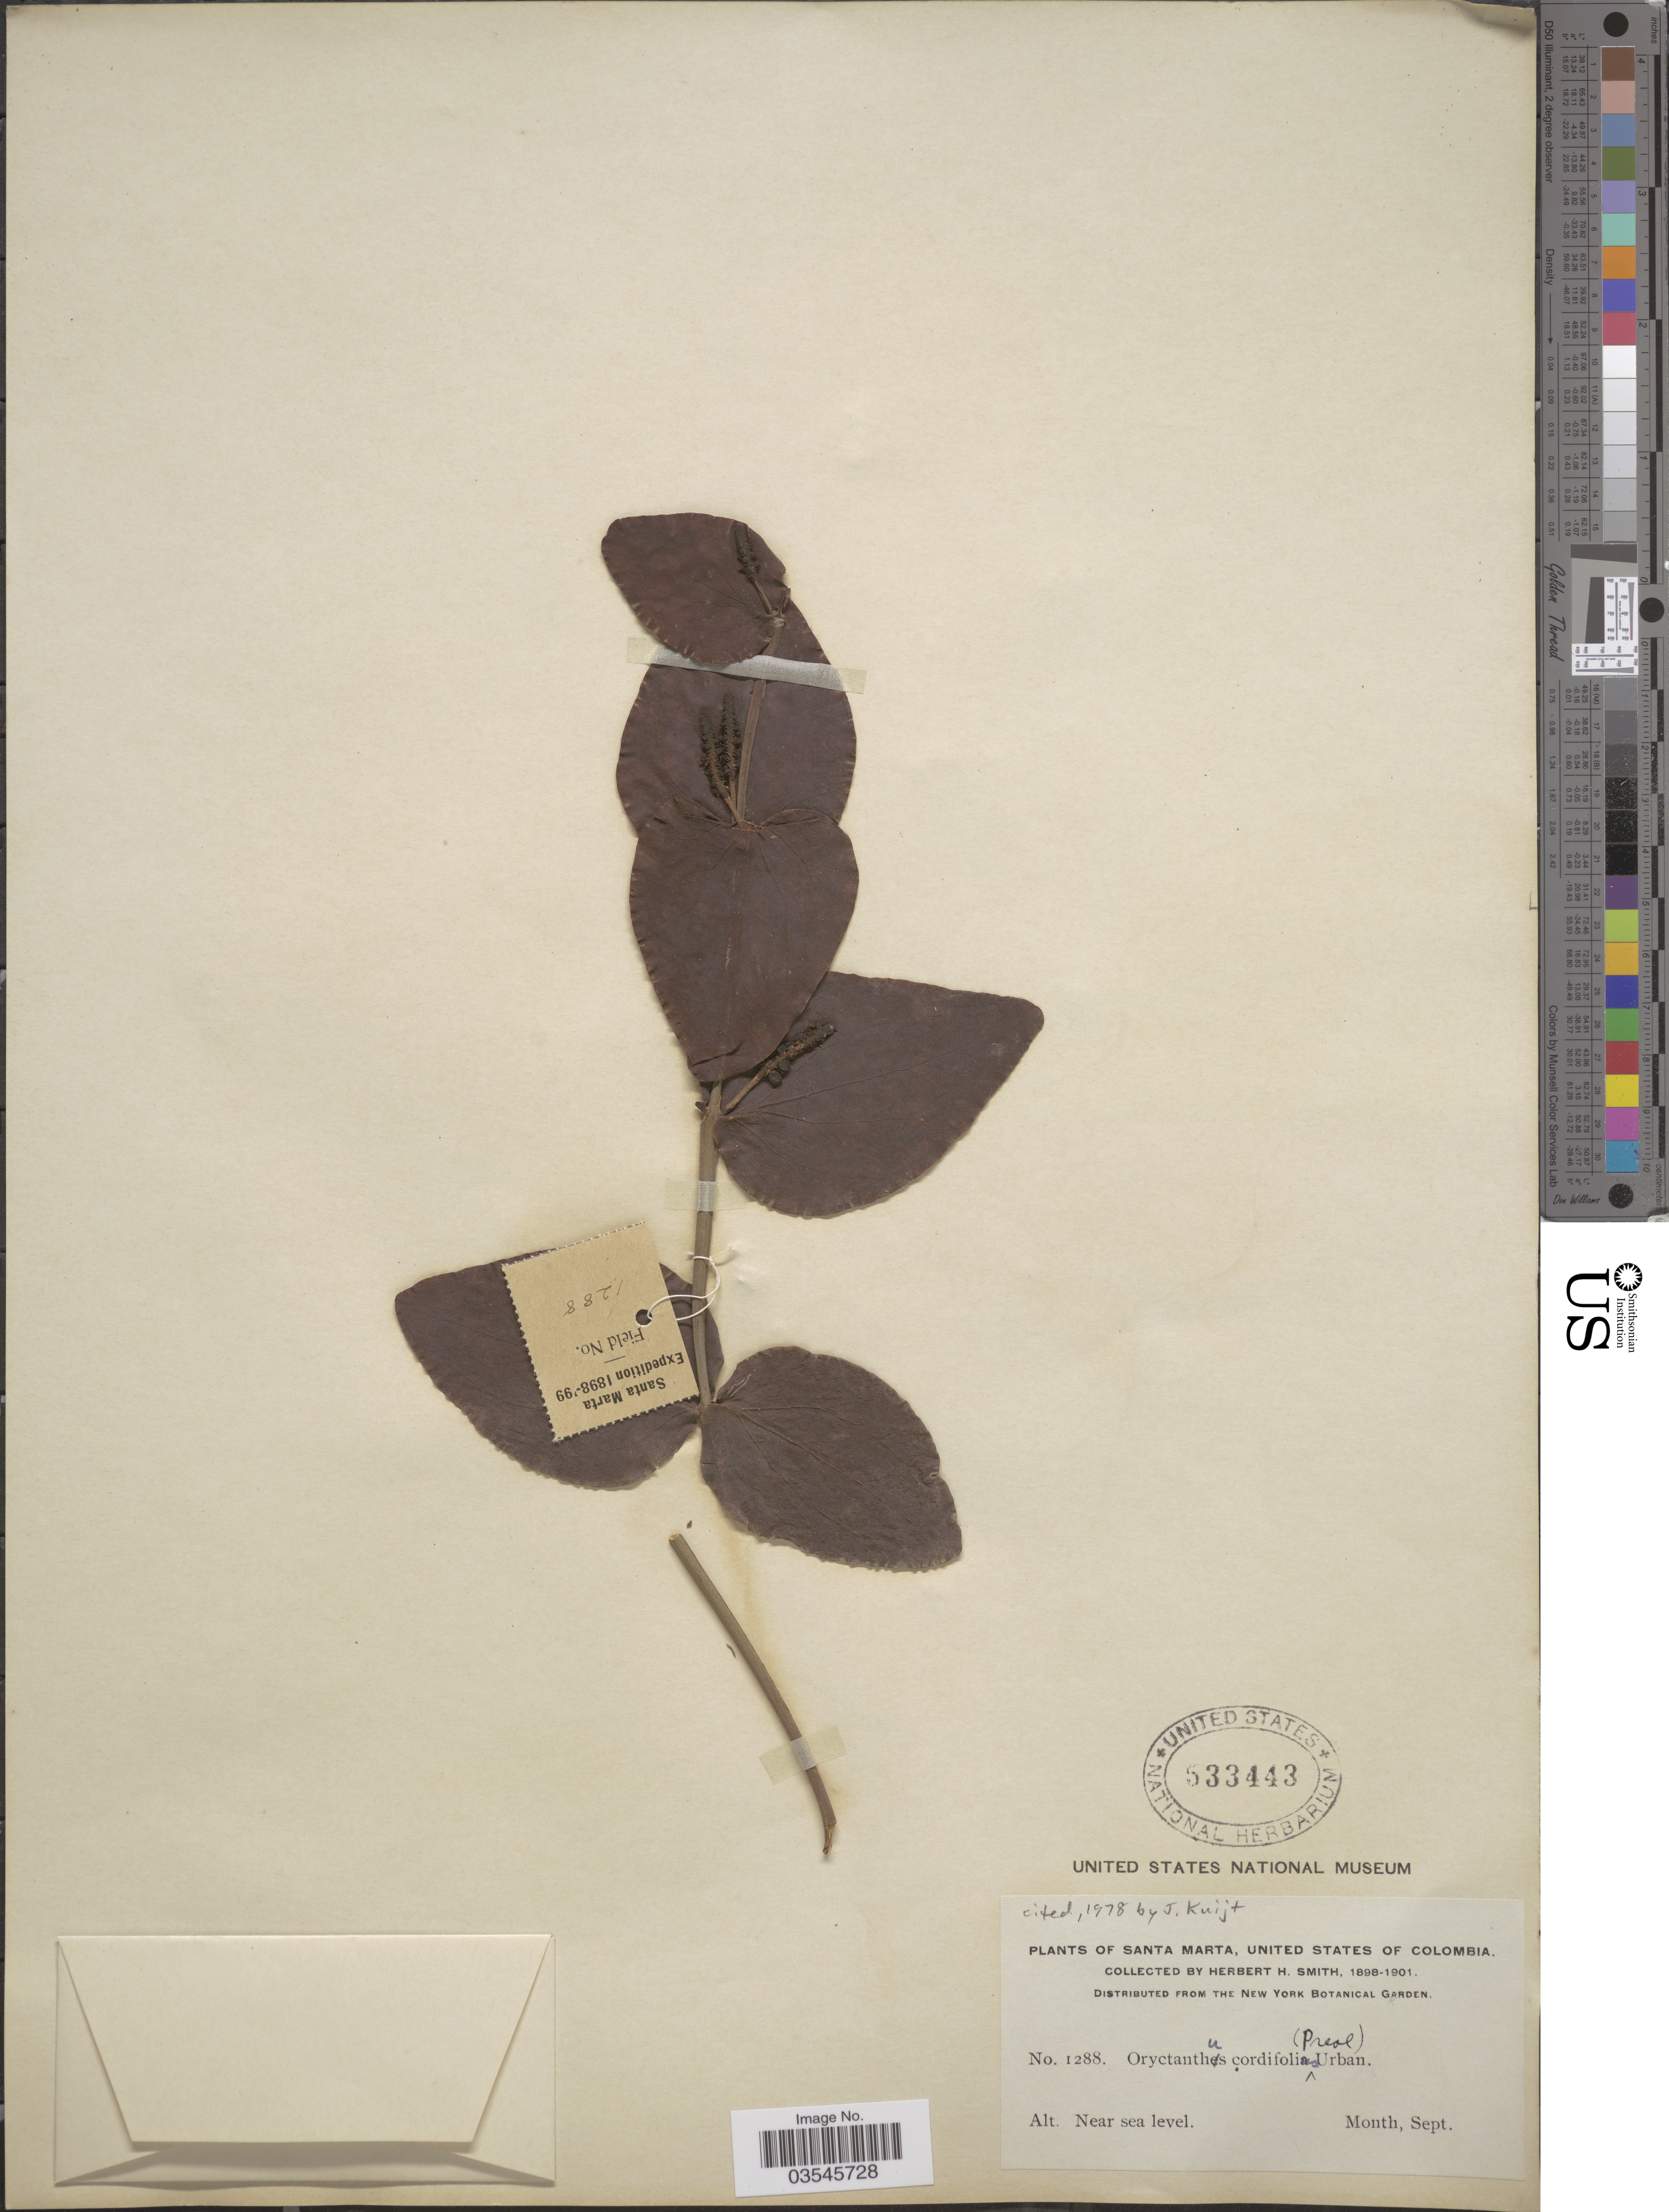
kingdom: Plantae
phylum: Tracheophyta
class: Magnoliopsida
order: Santalales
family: Loranthaceae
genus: Oryctanthus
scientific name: Oryctanthus cordifolius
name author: (C. Presl) Urb.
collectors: Herbert H. Smith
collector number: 1288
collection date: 1898-09/1901-09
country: Colombia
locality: Santa Marta, United States of Colombia.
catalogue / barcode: US 533443